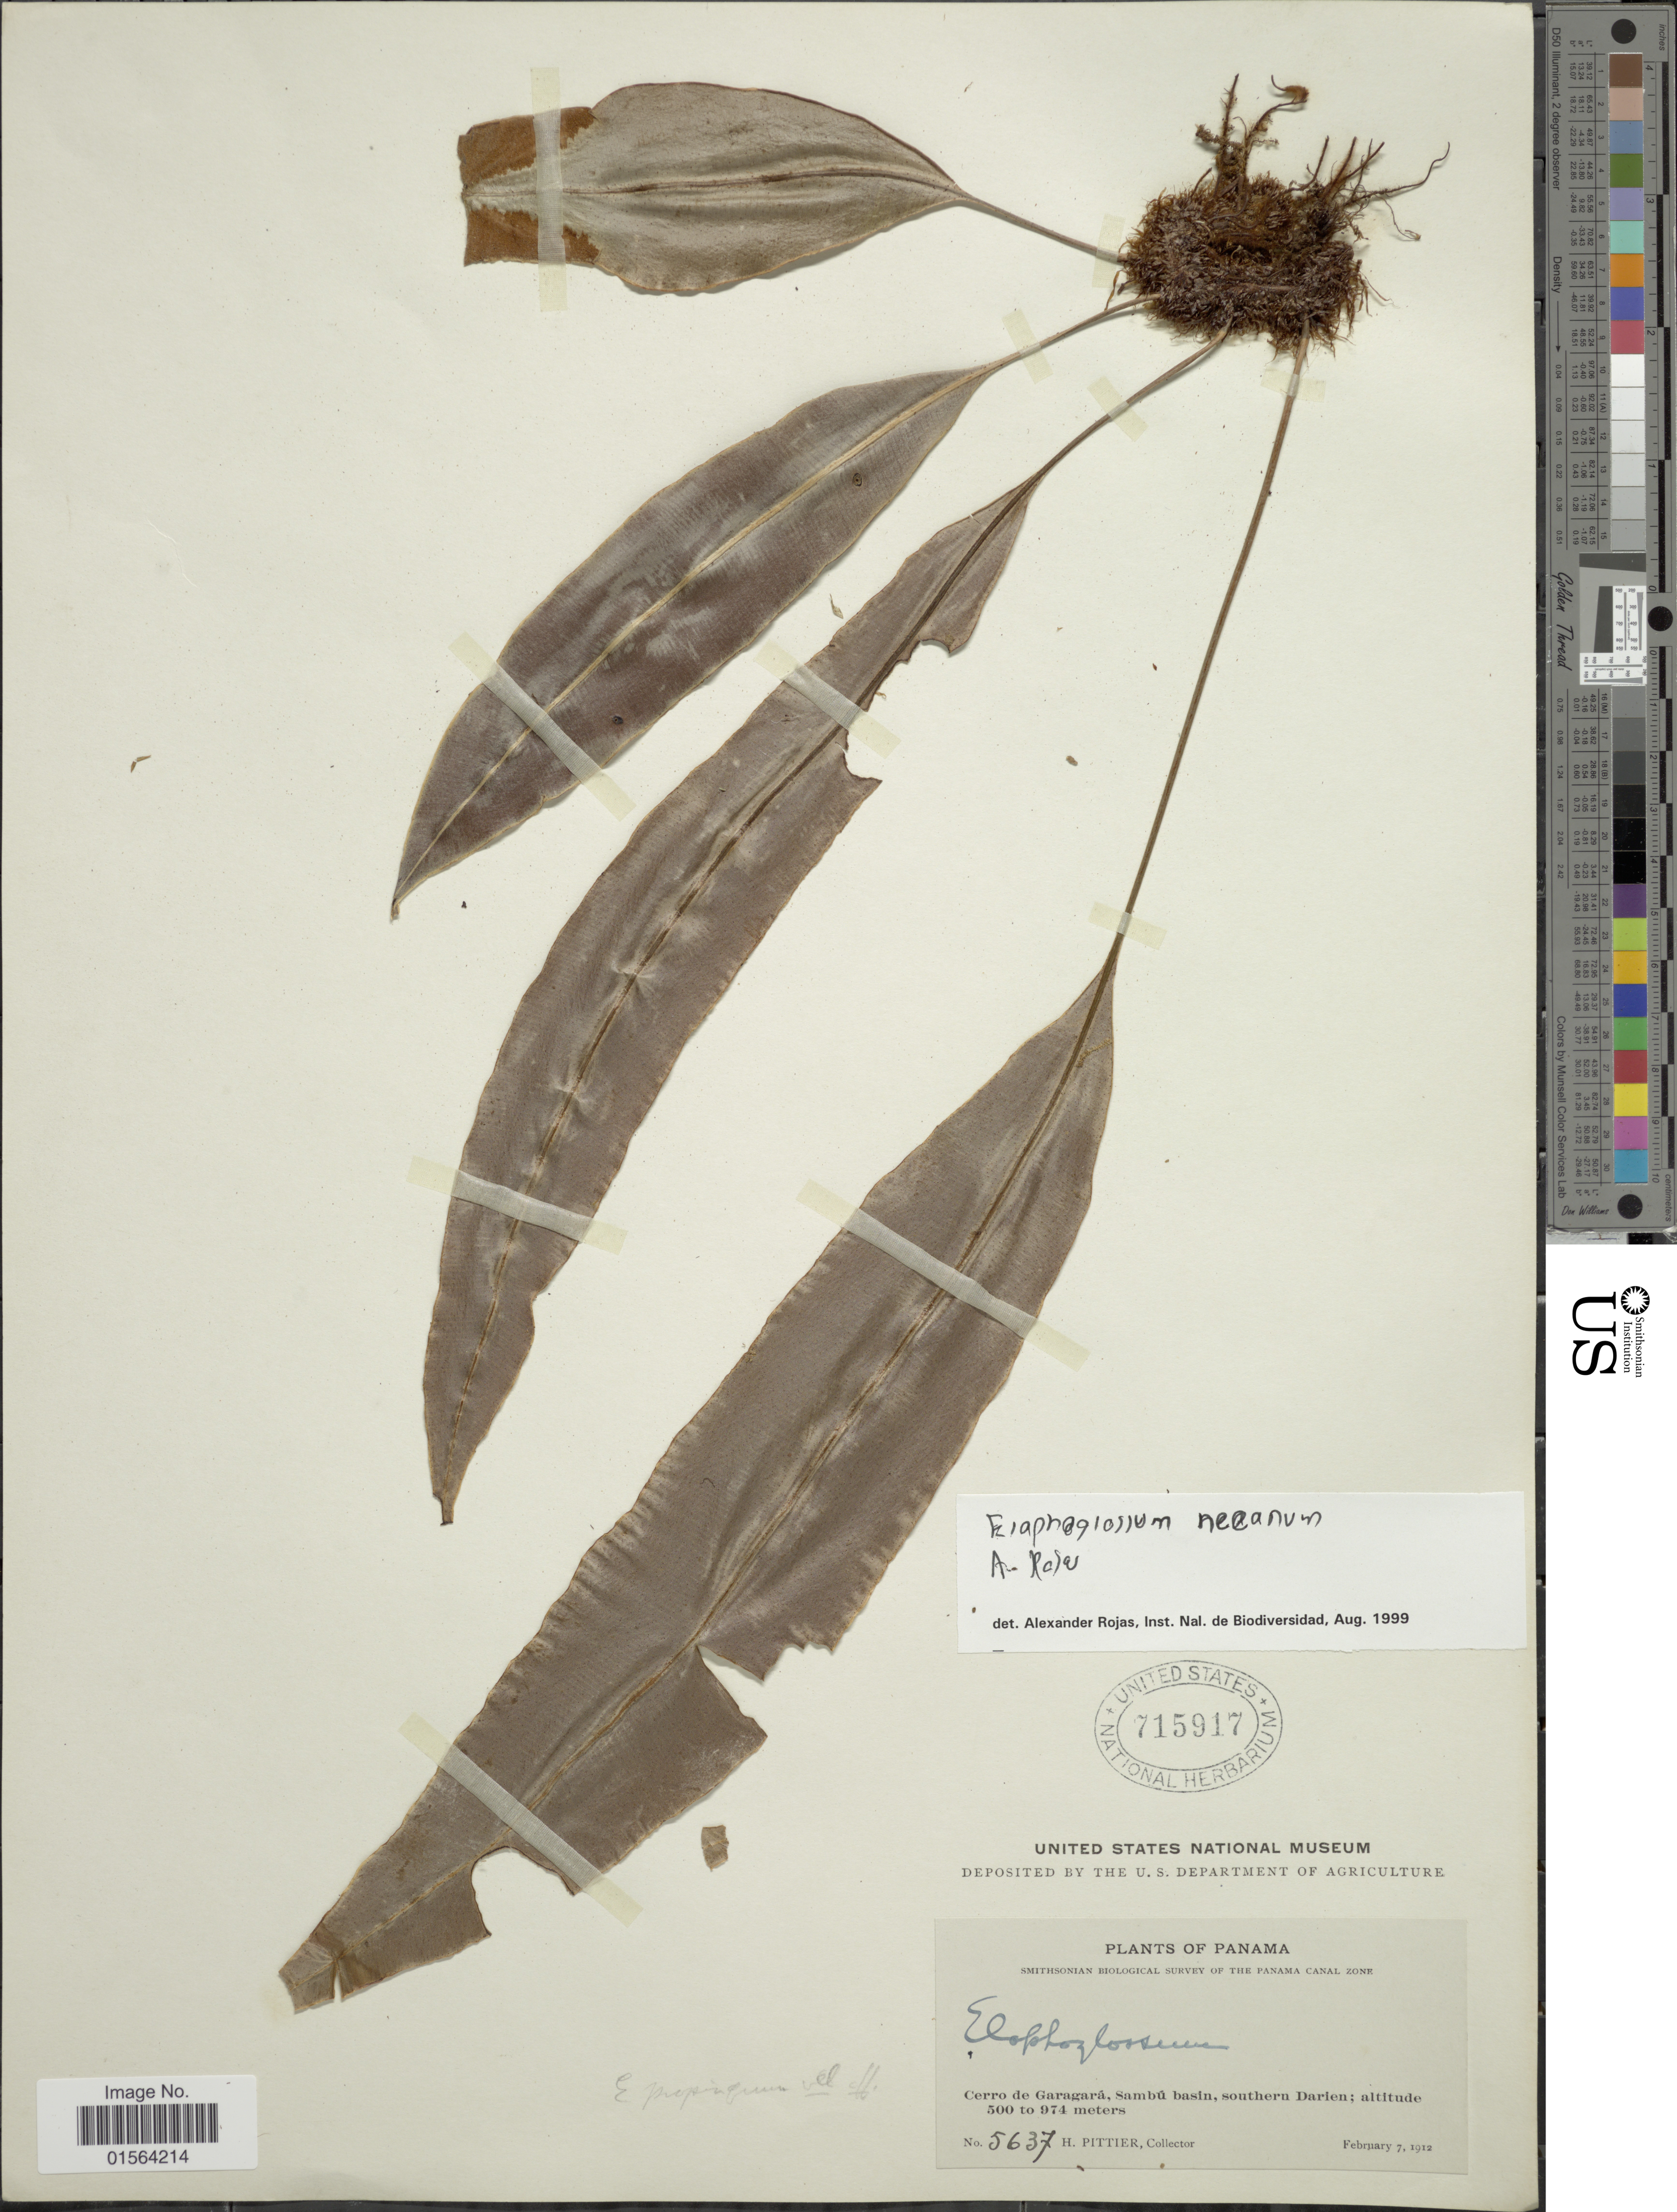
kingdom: Plantae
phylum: Tracheophyta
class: Polypodiopsida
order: Polypodiales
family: Dryopteridaceae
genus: Elaphoglossum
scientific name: Elaphoglossum latifolium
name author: (Sw.) J. Sm.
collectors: H. F. Pittier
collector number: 5637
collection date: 1912-02-07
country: Panama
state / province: Darién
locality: Cerro de Garagara, Sambu basin, southern Darien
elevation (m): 500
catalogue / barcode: US 715917